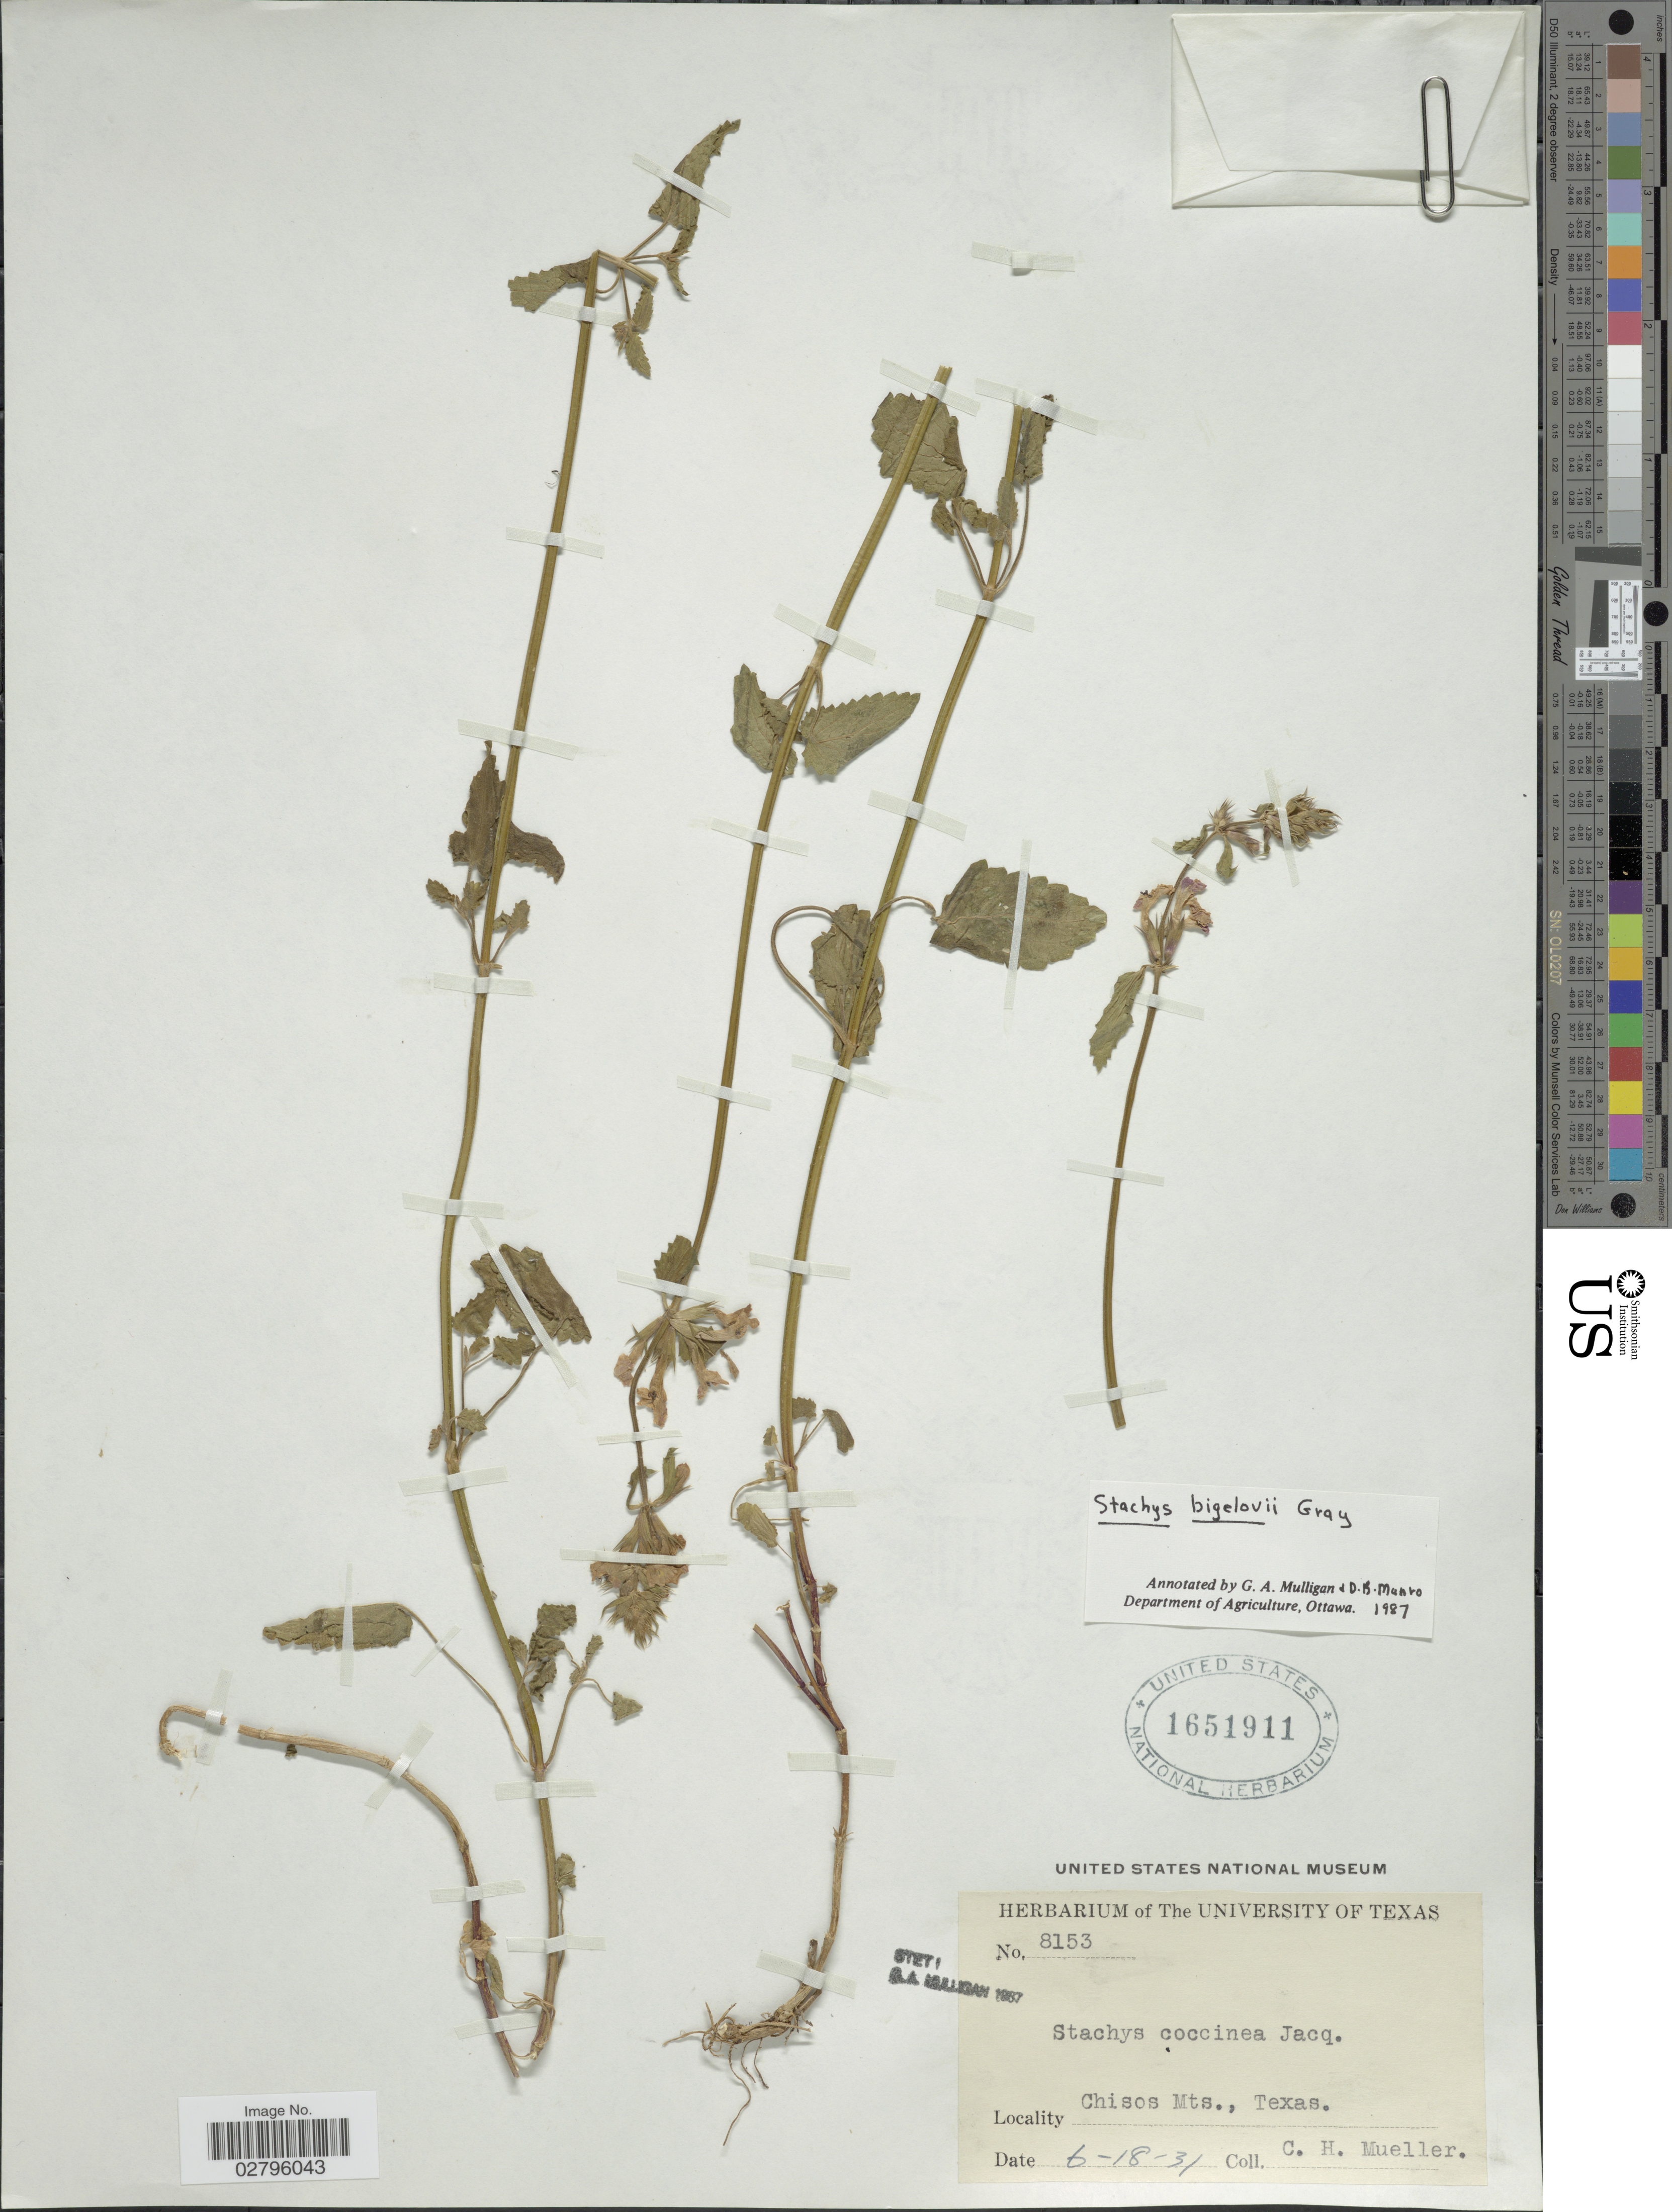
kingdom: Plantae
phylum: Tracheophyta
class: Magnoliopsida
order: Lamiales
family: Lamiaceae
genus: Stachys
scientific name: Stachys bigelovii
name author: A. Gray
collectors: C. H. Mueller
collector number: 8153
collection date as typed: Transcribed d/m/y: 18/6/31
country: United States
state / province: Texas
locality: Chisos Mts.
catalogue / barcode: US 1651911